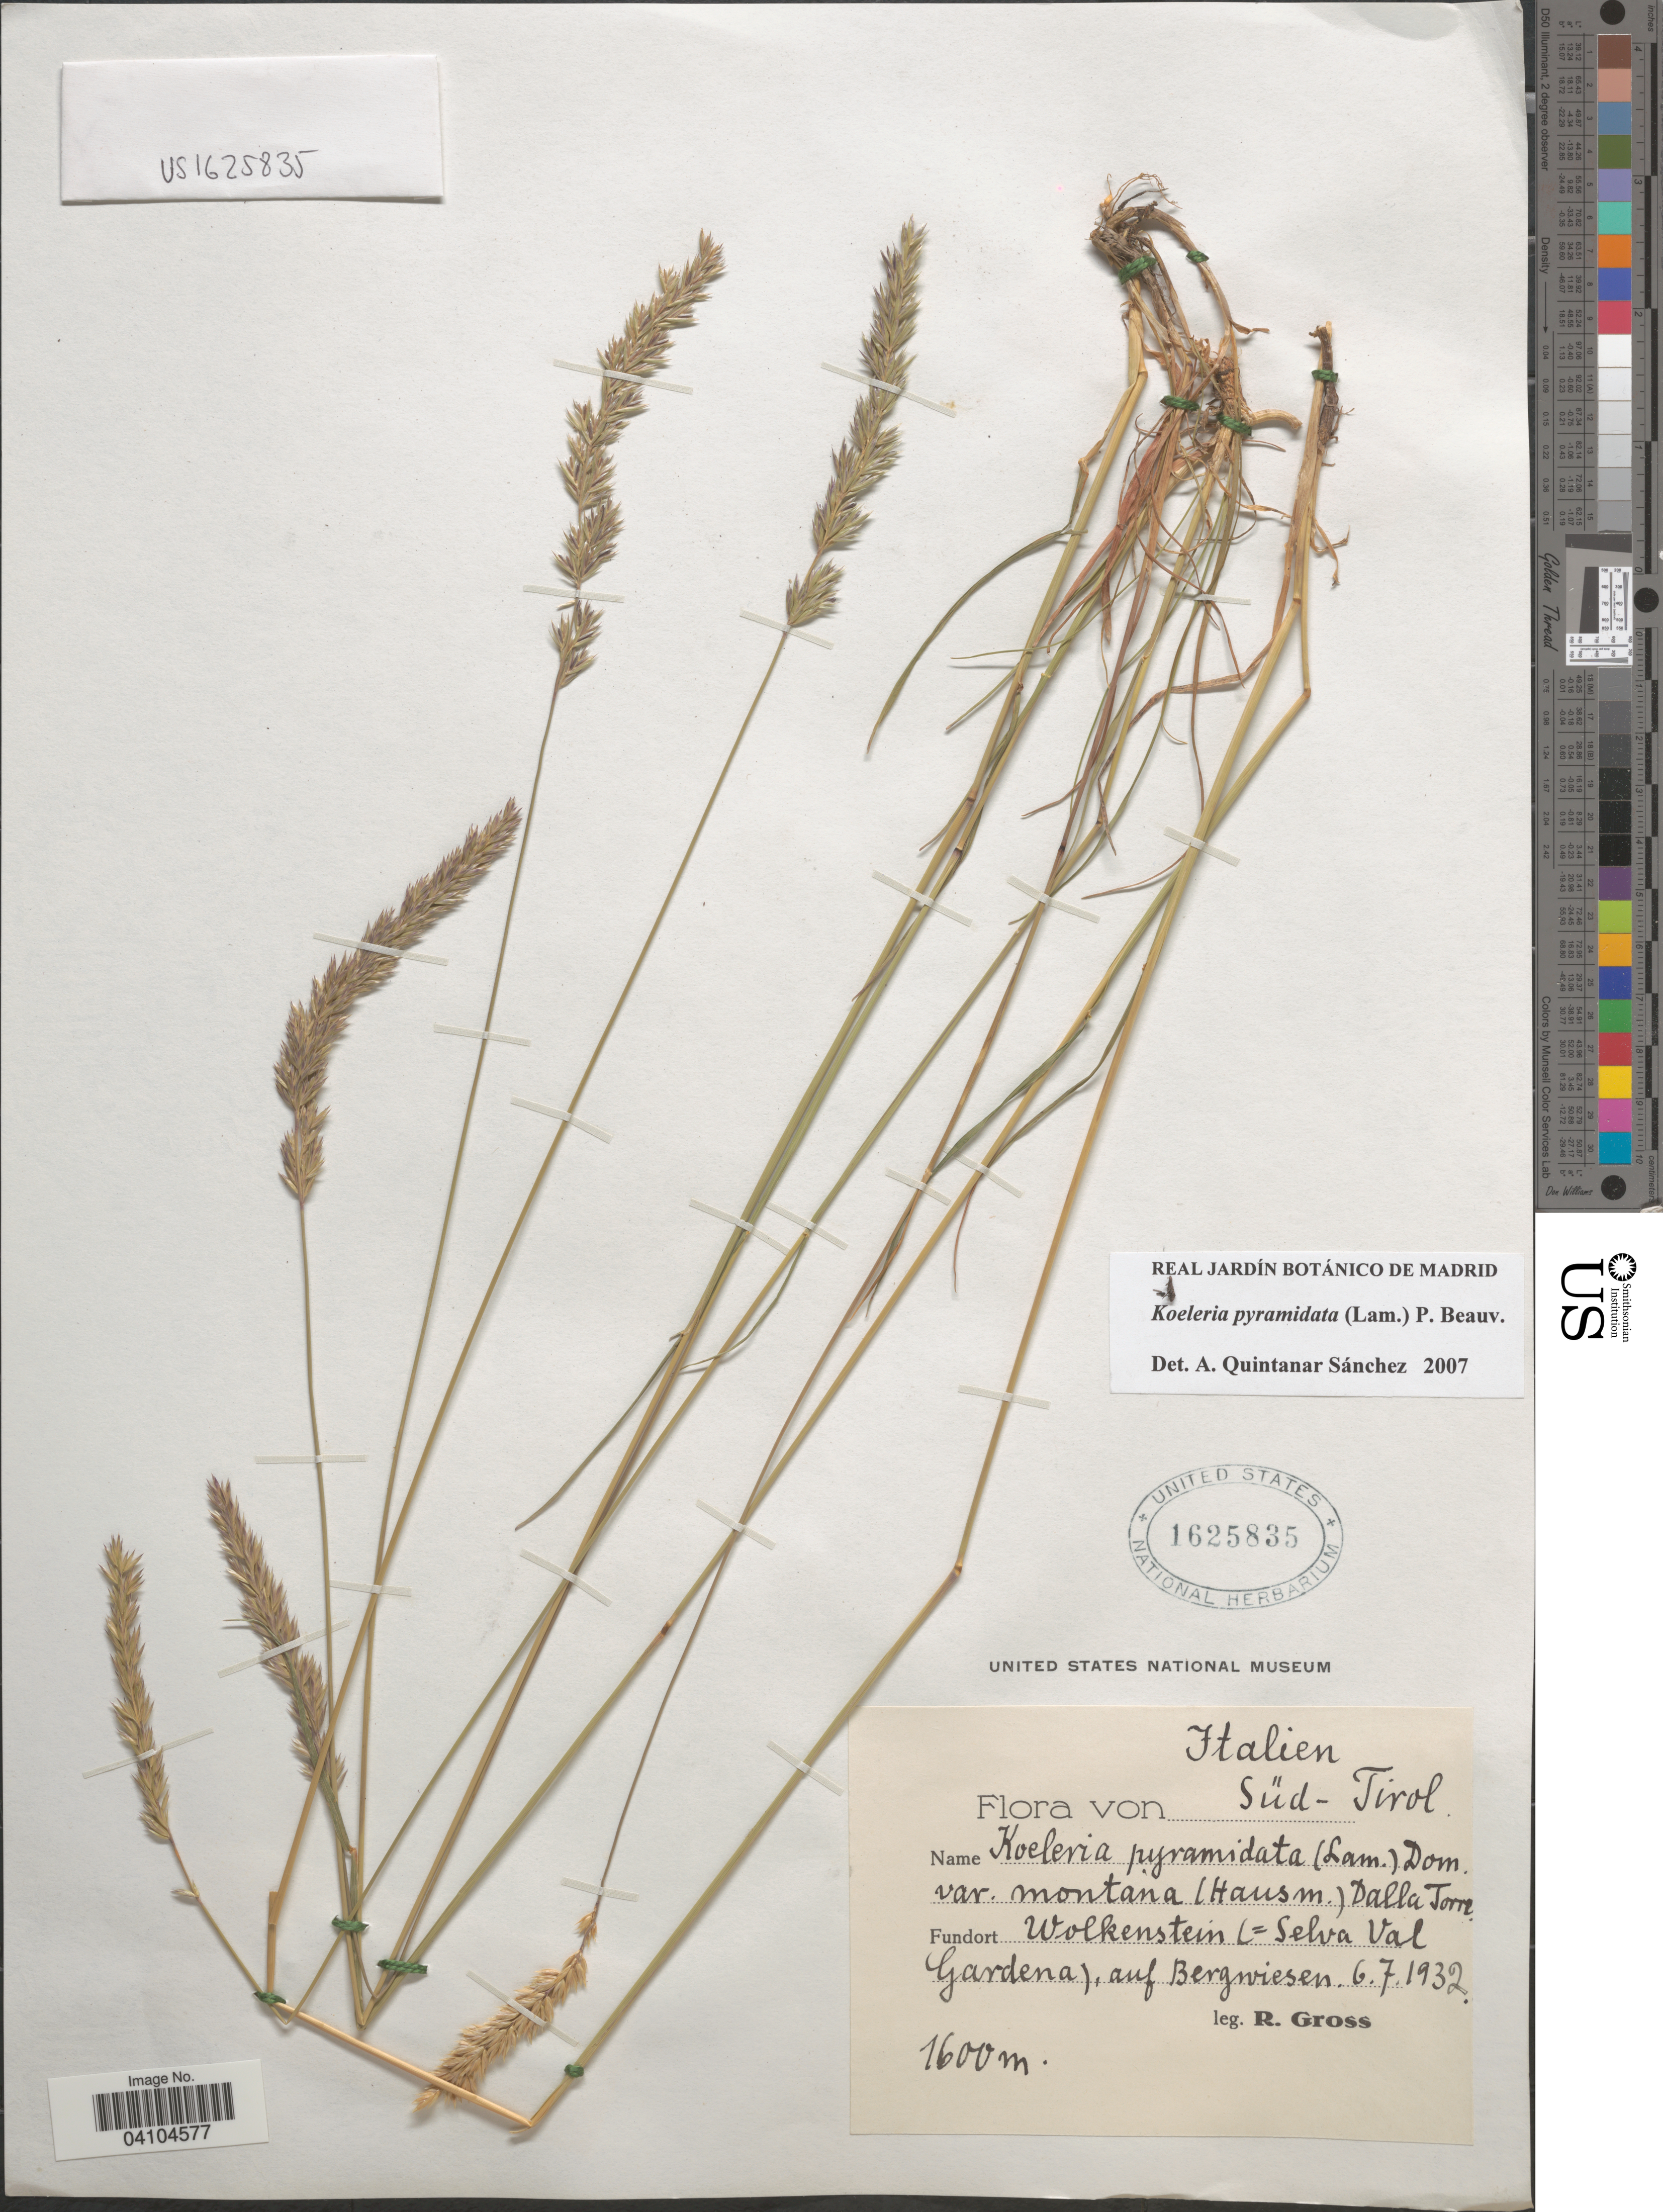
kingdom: Plantae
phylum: Tracheophyta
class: Liliopsida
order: Poales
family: Poaceae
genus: Koeleria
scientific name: Koeleria pyramidata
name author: (Lam.) P. Beauv.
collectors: R. Gross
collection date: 1932-07-06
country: Italy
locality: Italien. Süd-Tirol. Wolkenstein (= Selva Val Gardena), auf Bergwiesen.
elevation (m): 1600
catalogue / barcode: US 1625835